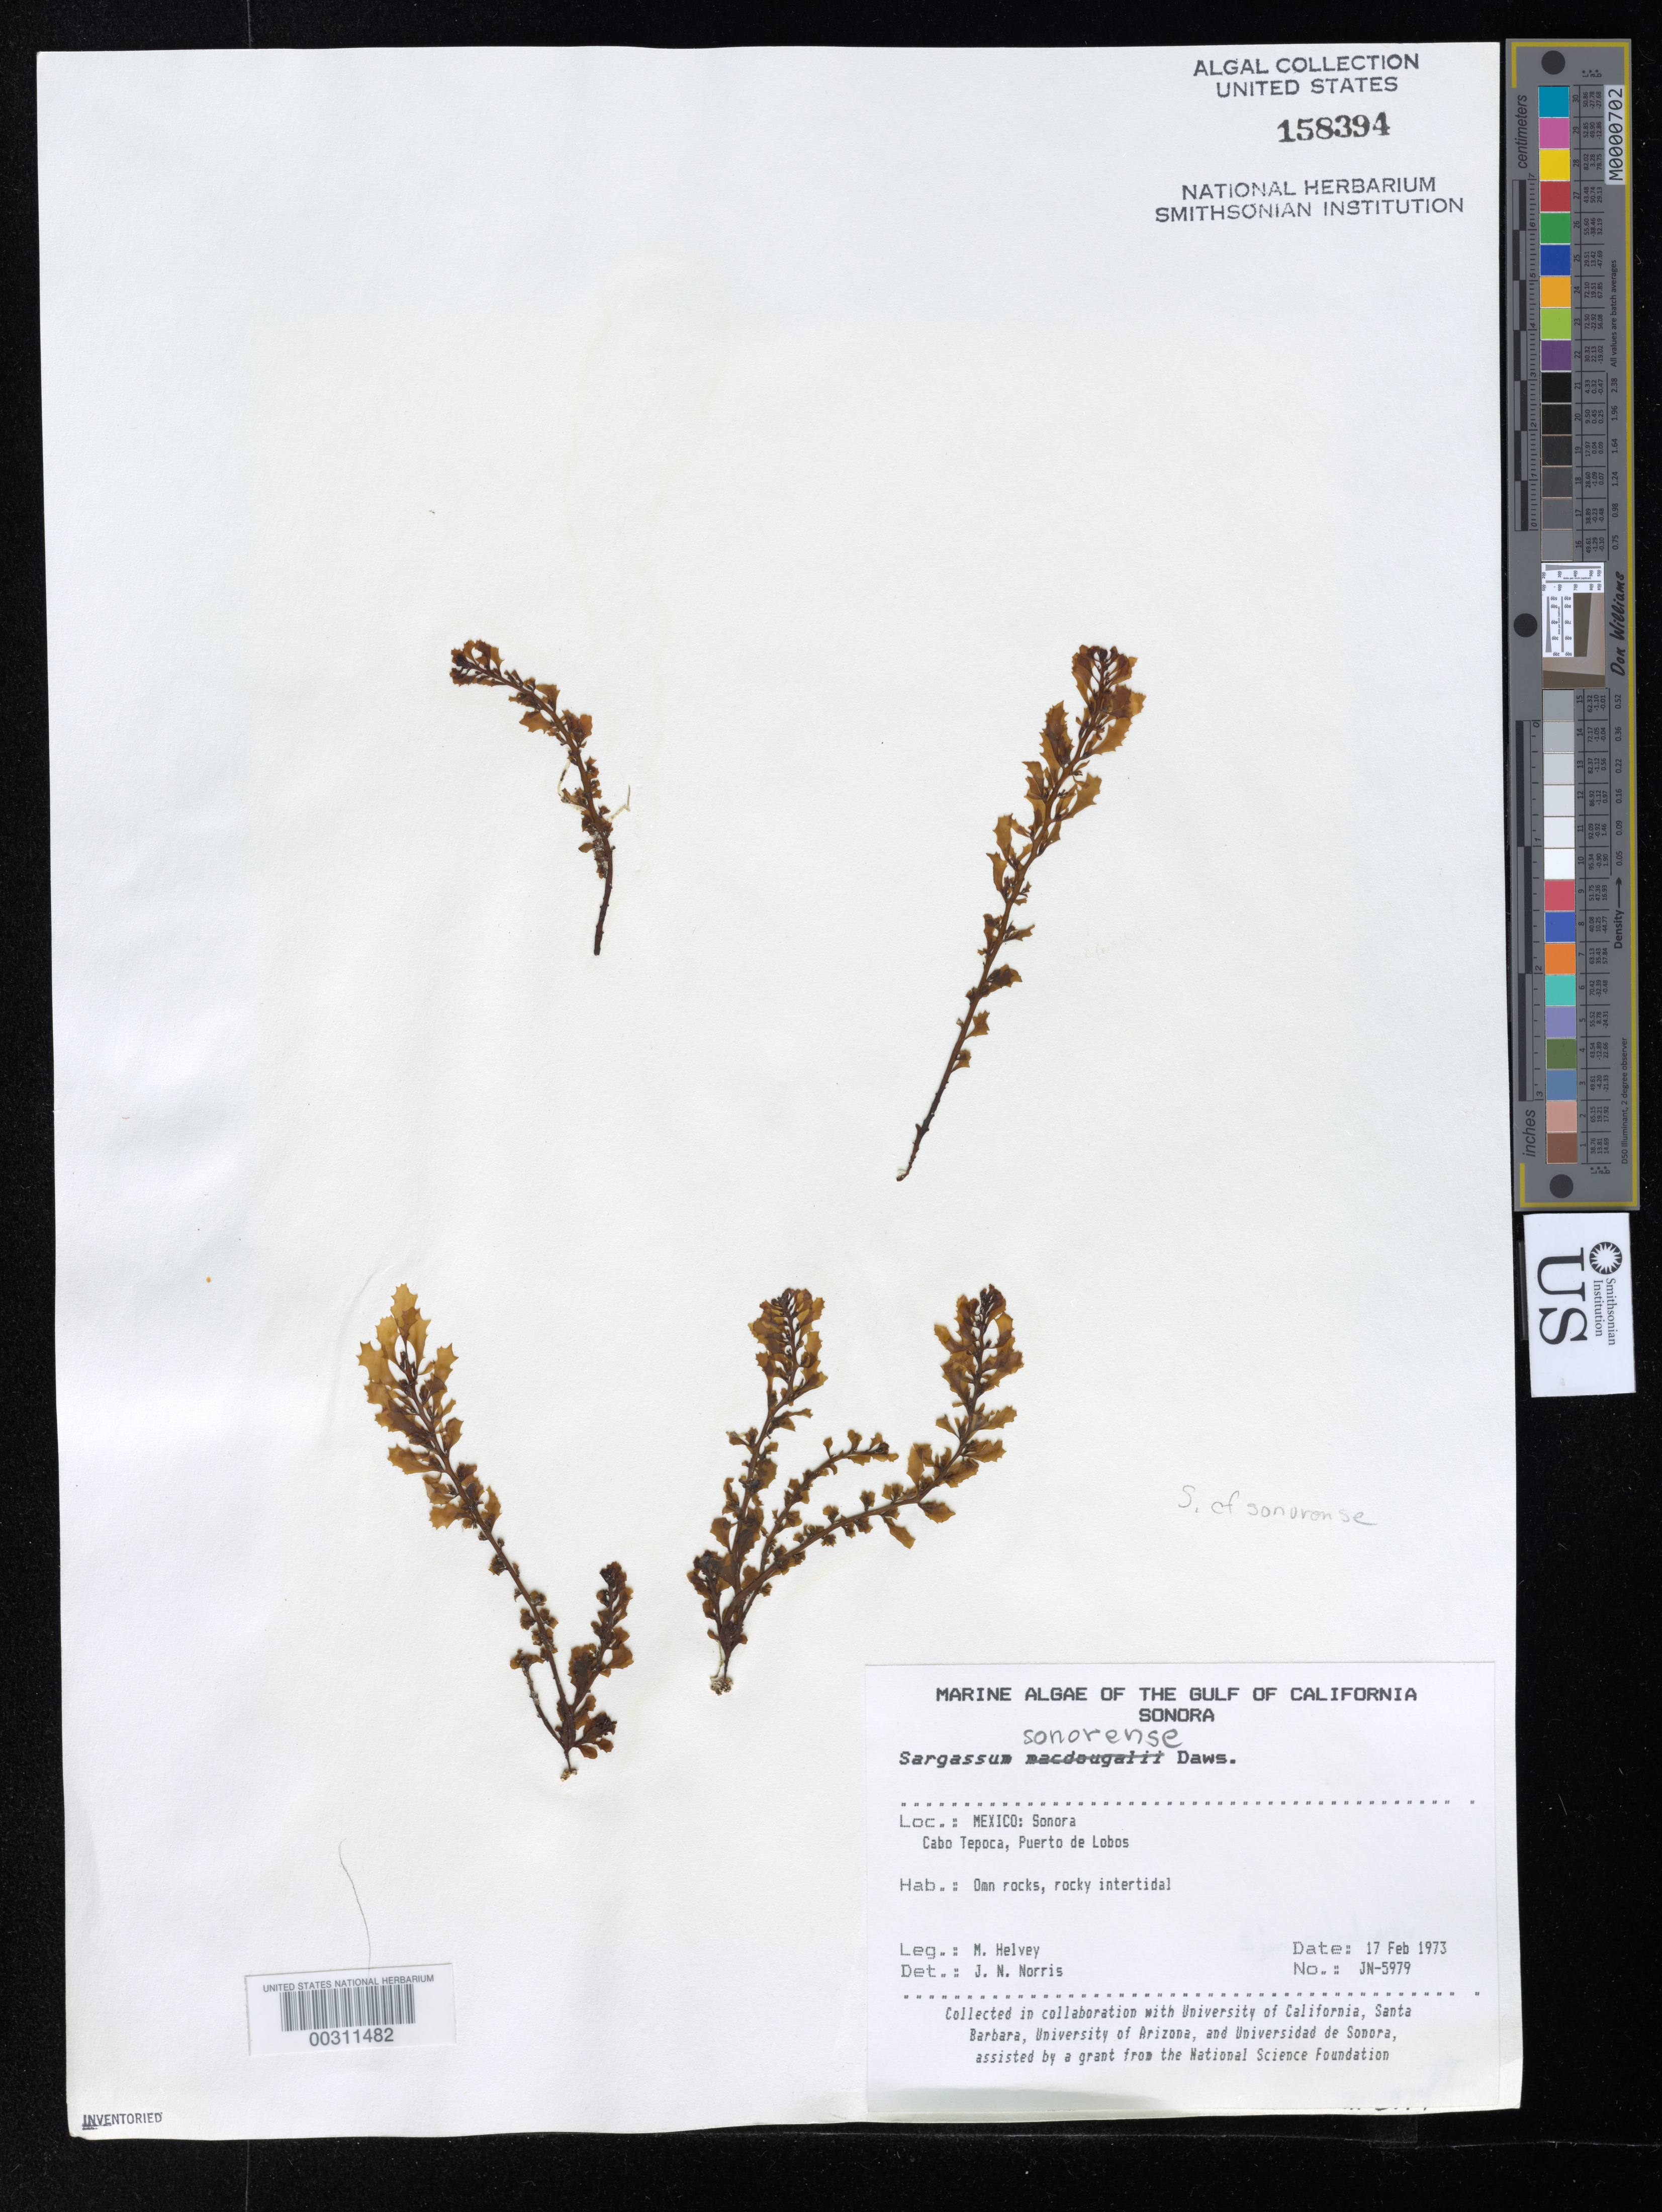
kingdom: Chromista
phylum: Ochrophyta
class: Phaeophyceae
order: Fucales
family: Sargassaceae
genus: Sargassum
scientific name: Sargassum lapazeanum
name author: Setch. & N.L. Gardner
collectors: M. Helvey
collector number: Jn-5979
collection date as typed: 17 Feb 1973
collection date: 1973-02-17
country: Mexico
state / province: Sonora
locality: Cabo Tepoca, Puerto de Lobos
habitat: On rocks, rocky intertidal.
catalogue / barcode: US 158394